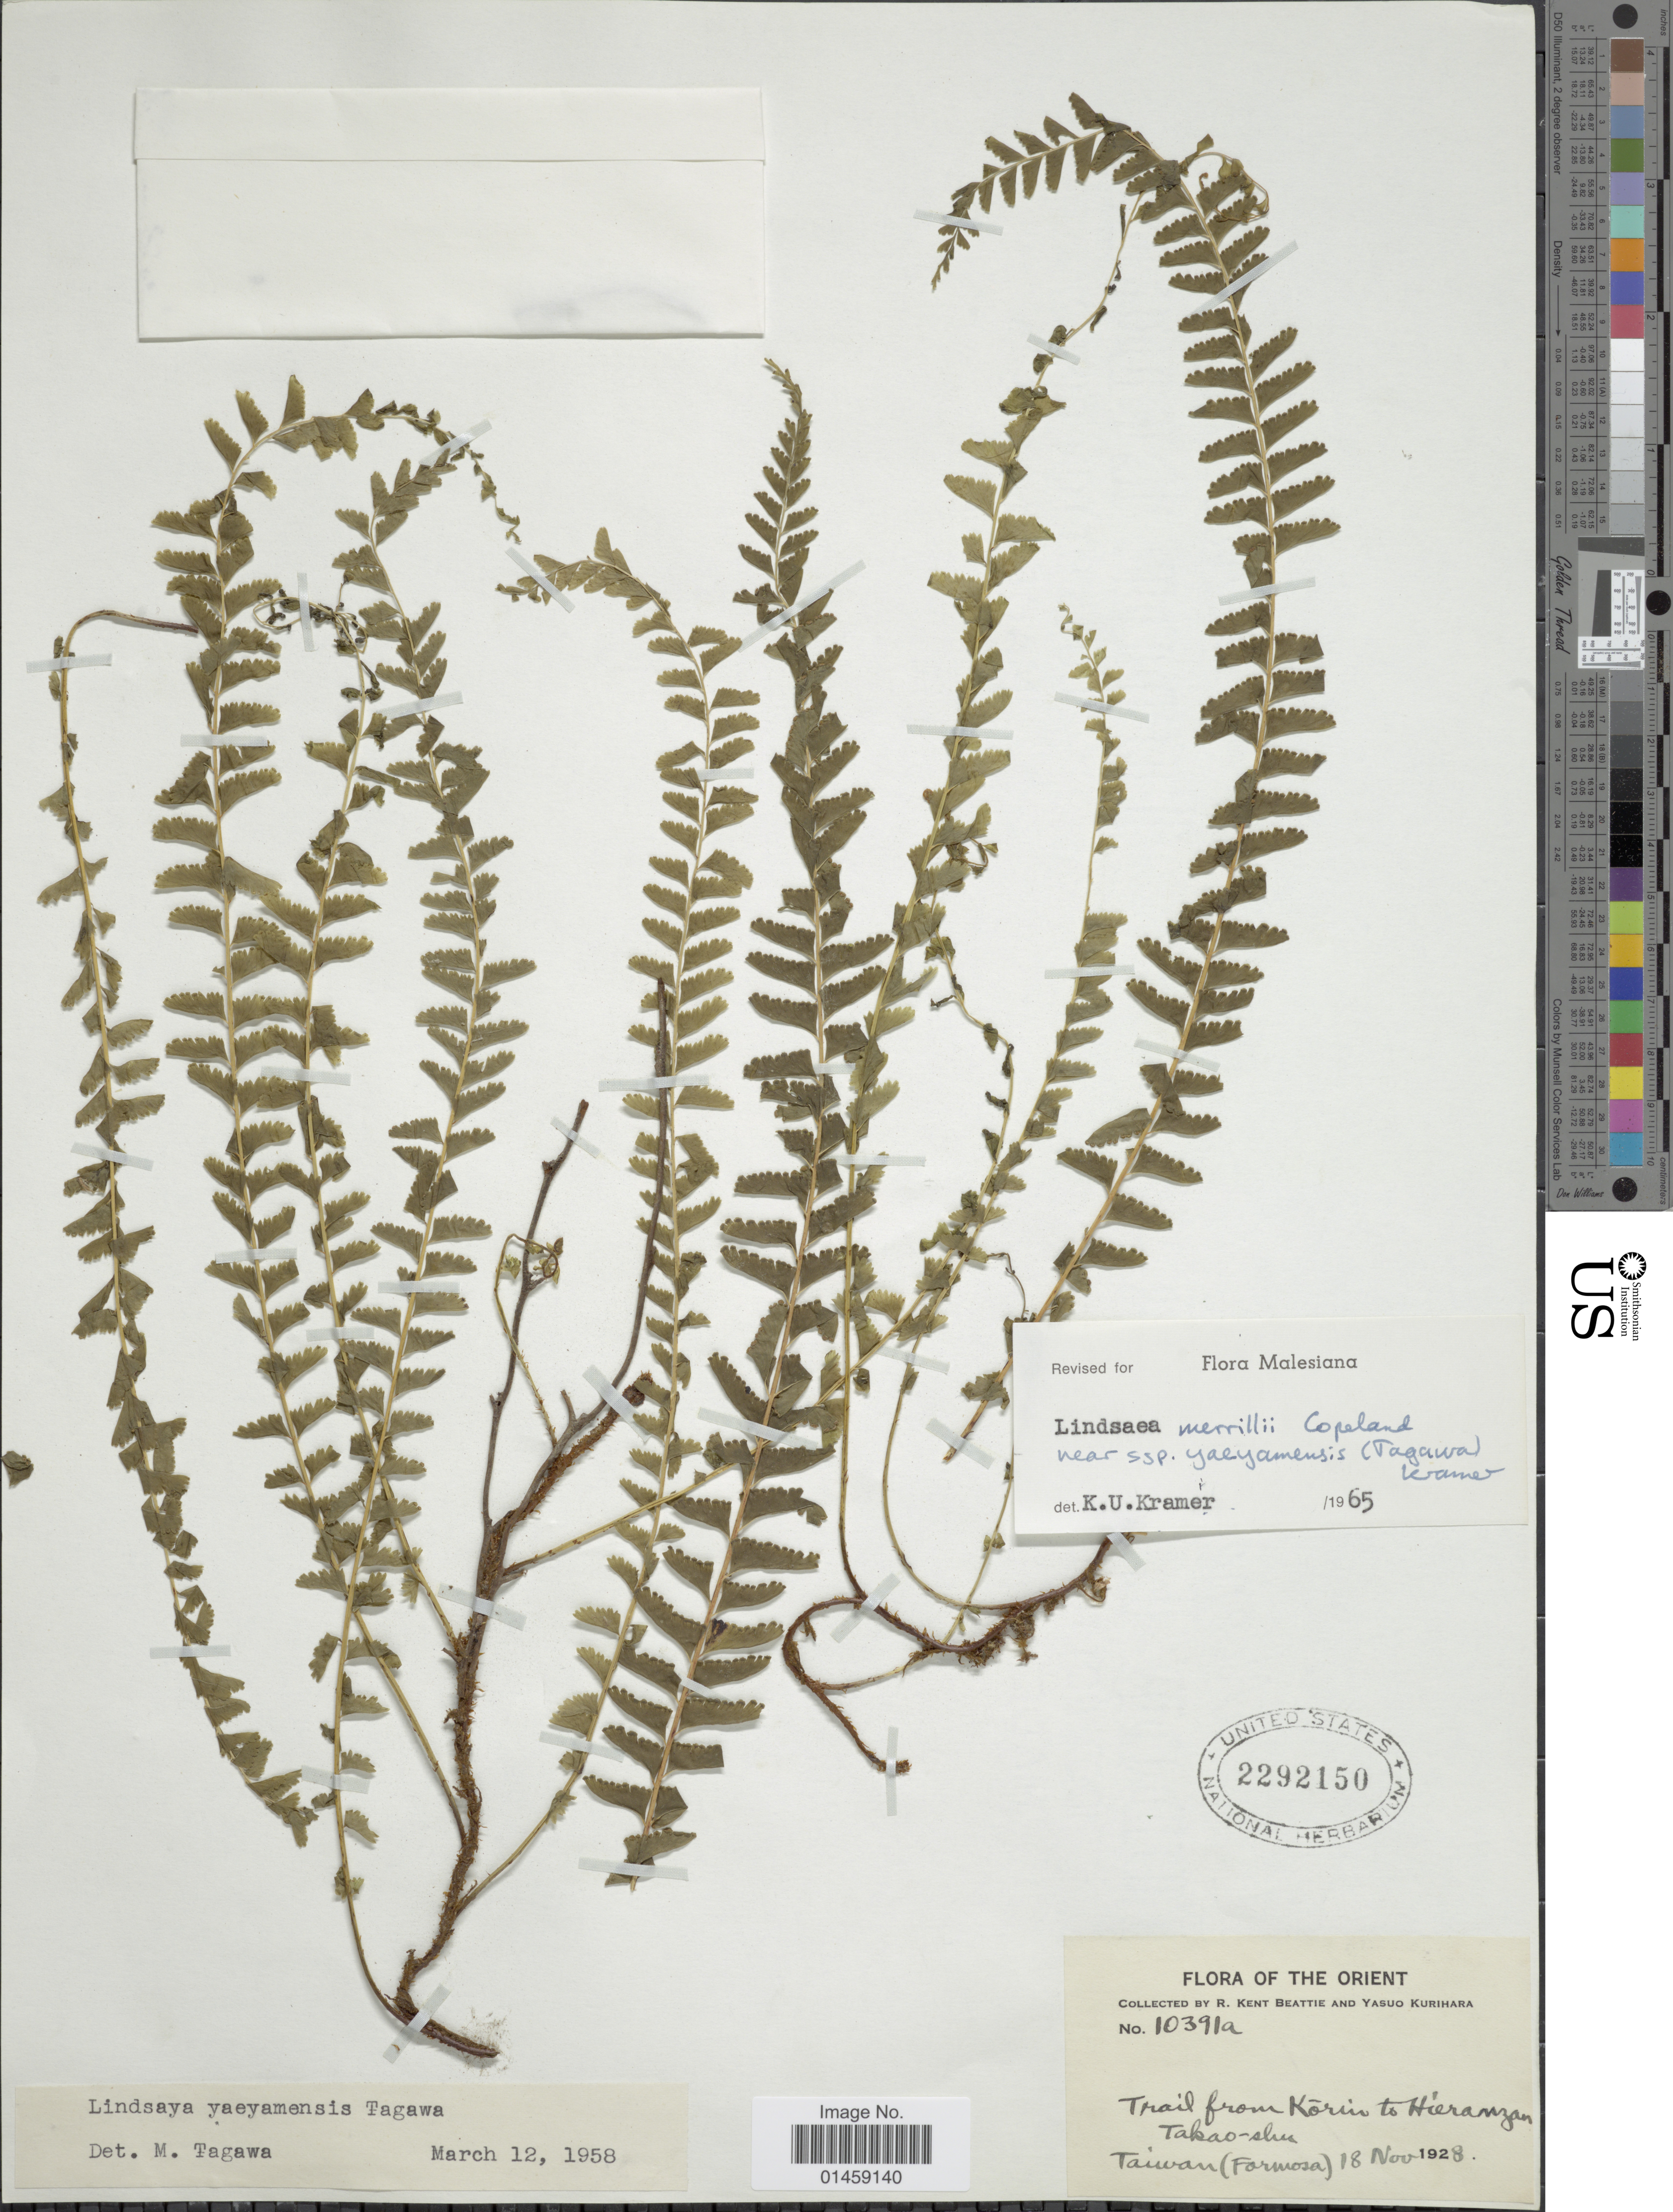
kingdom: Plantae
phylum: Tracheophyta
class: Polypodiopsida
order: Polypodiales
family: Lindsaeaceae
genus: Lindsaea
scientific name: Lindsaea merrillii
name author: Copel. in Perkins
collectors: R. K. Beattie & Y. Kurihara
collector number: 10391a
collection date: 1928-11-18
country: Taiwan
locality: The Orient. Trail from Korin to Hieranzan Takao-shu. Taiwan (Formosa).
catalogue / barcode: US 2292150